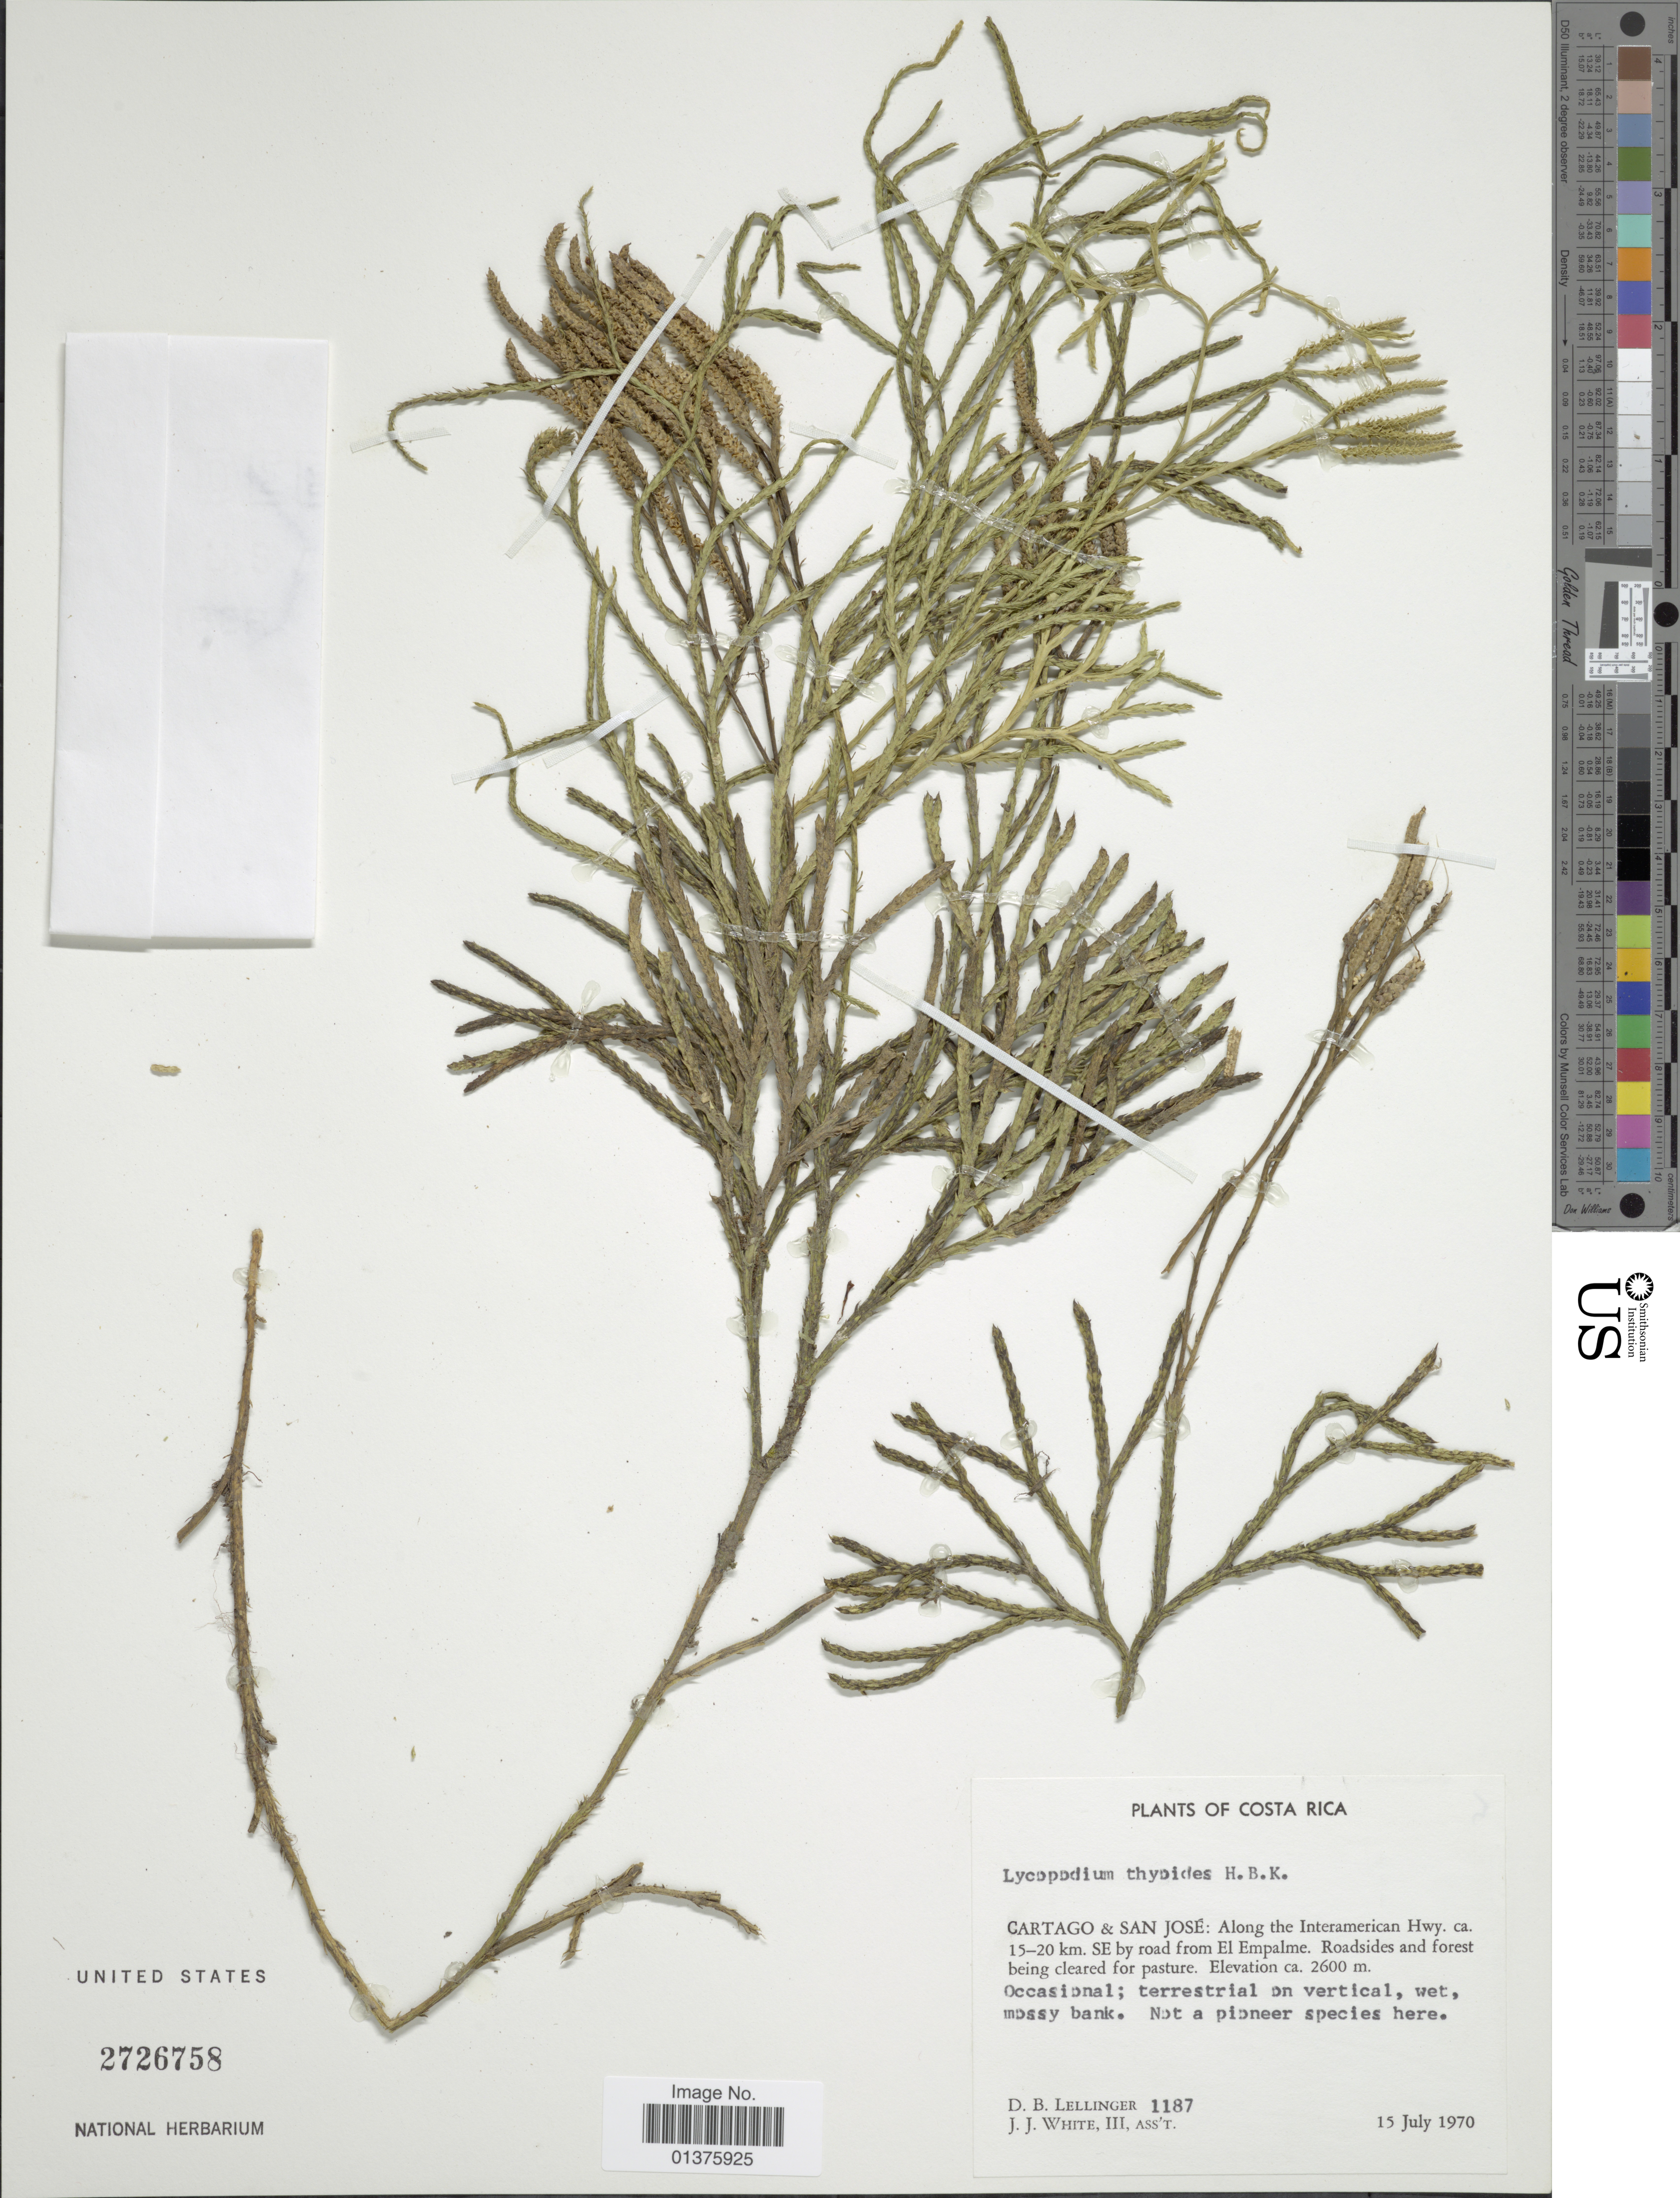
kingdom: Plantae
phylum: Tracheophyta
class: Lycopodiopsida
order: Lycopodiales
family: Lycopodiaceae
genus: Diphasiastrum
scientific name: Diphasiastrum thyoides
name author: (Humb. & Bonpl. ex Willd.) Holub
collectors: D. B. Lellinger & J. J. White III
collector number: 1187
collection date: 1970-07-15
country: Costa Rica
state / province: Cartago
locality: Cartago & San José: along the Interamerican Hwy. ca. 15-20 km SE by road from El Empalme, roadsides and forest being cleared for pasture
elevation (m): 2600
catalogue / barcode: US 2726758